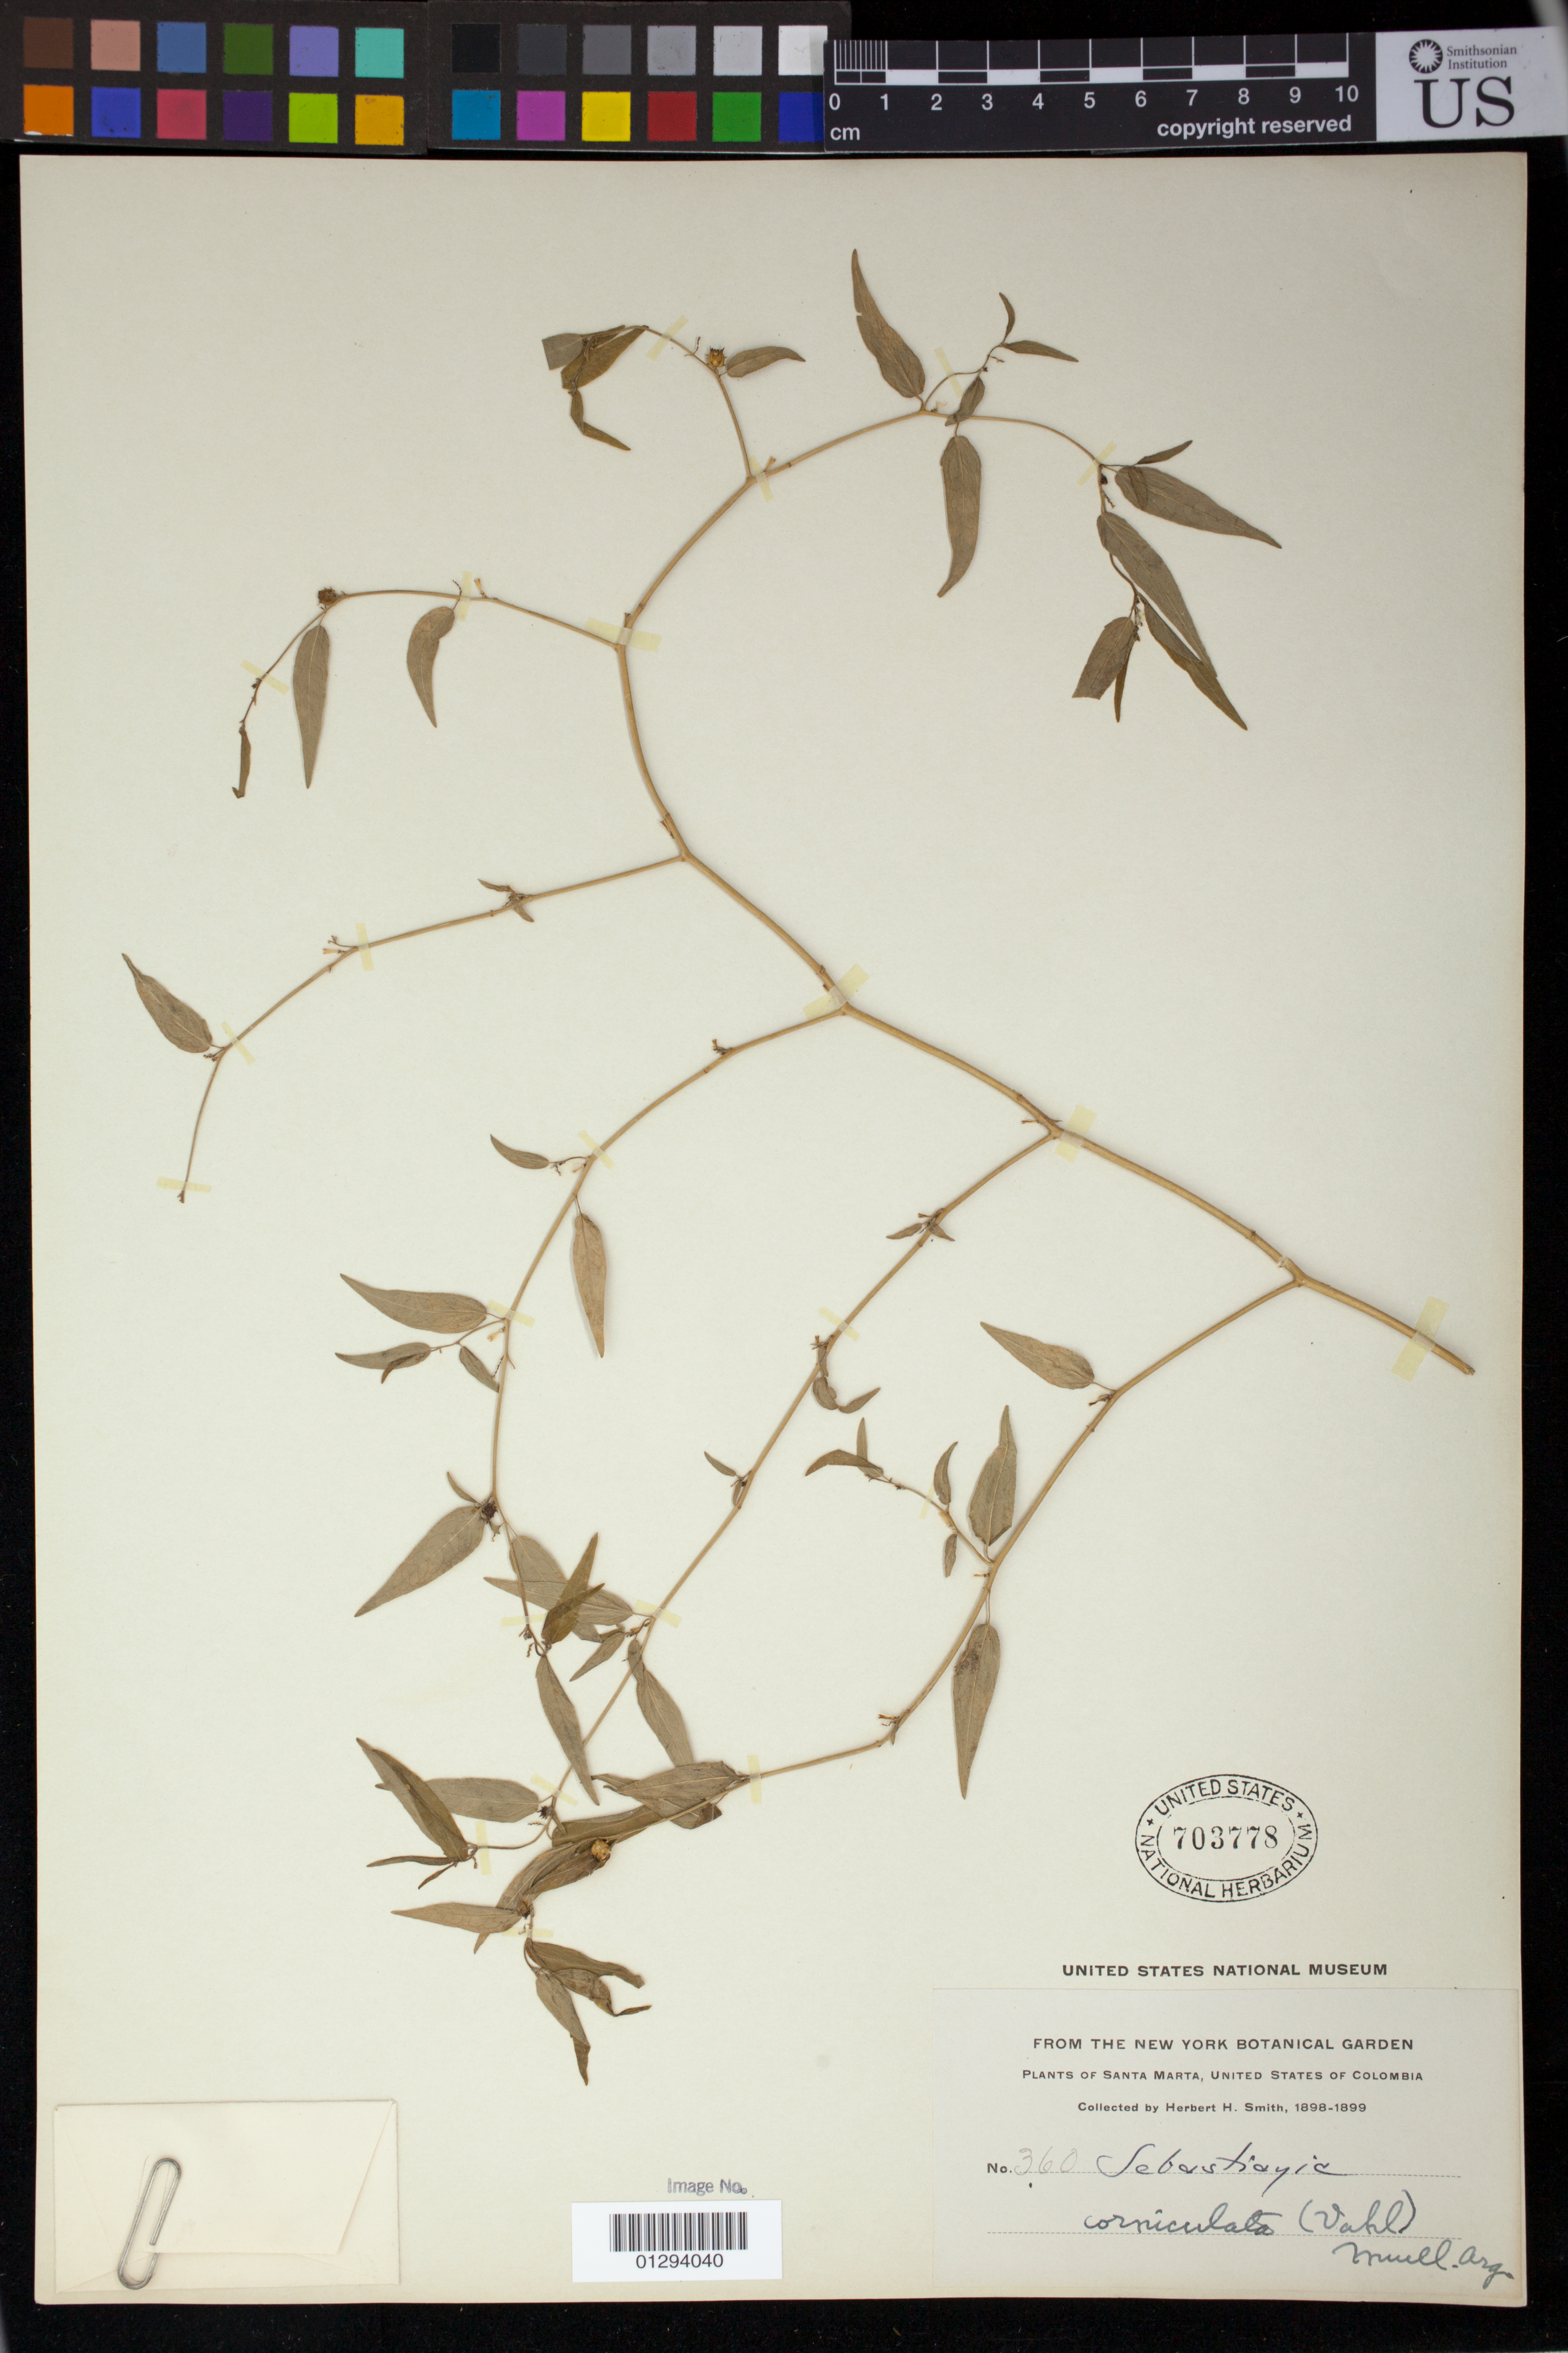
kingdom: Plantae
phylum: Tracheophyta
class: Magnoliopsida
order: Malpighiales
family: Euphorbiaceae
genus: Sebastiania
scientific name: Sebastiania commersoniana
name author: (Baill.) L.B. Sm. & Downs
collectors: H. H. Smith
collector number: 360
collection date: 1898/1899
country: Colombia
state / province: Magdalena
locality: Santa Marta, United States of Colombia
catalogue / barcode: US 703778